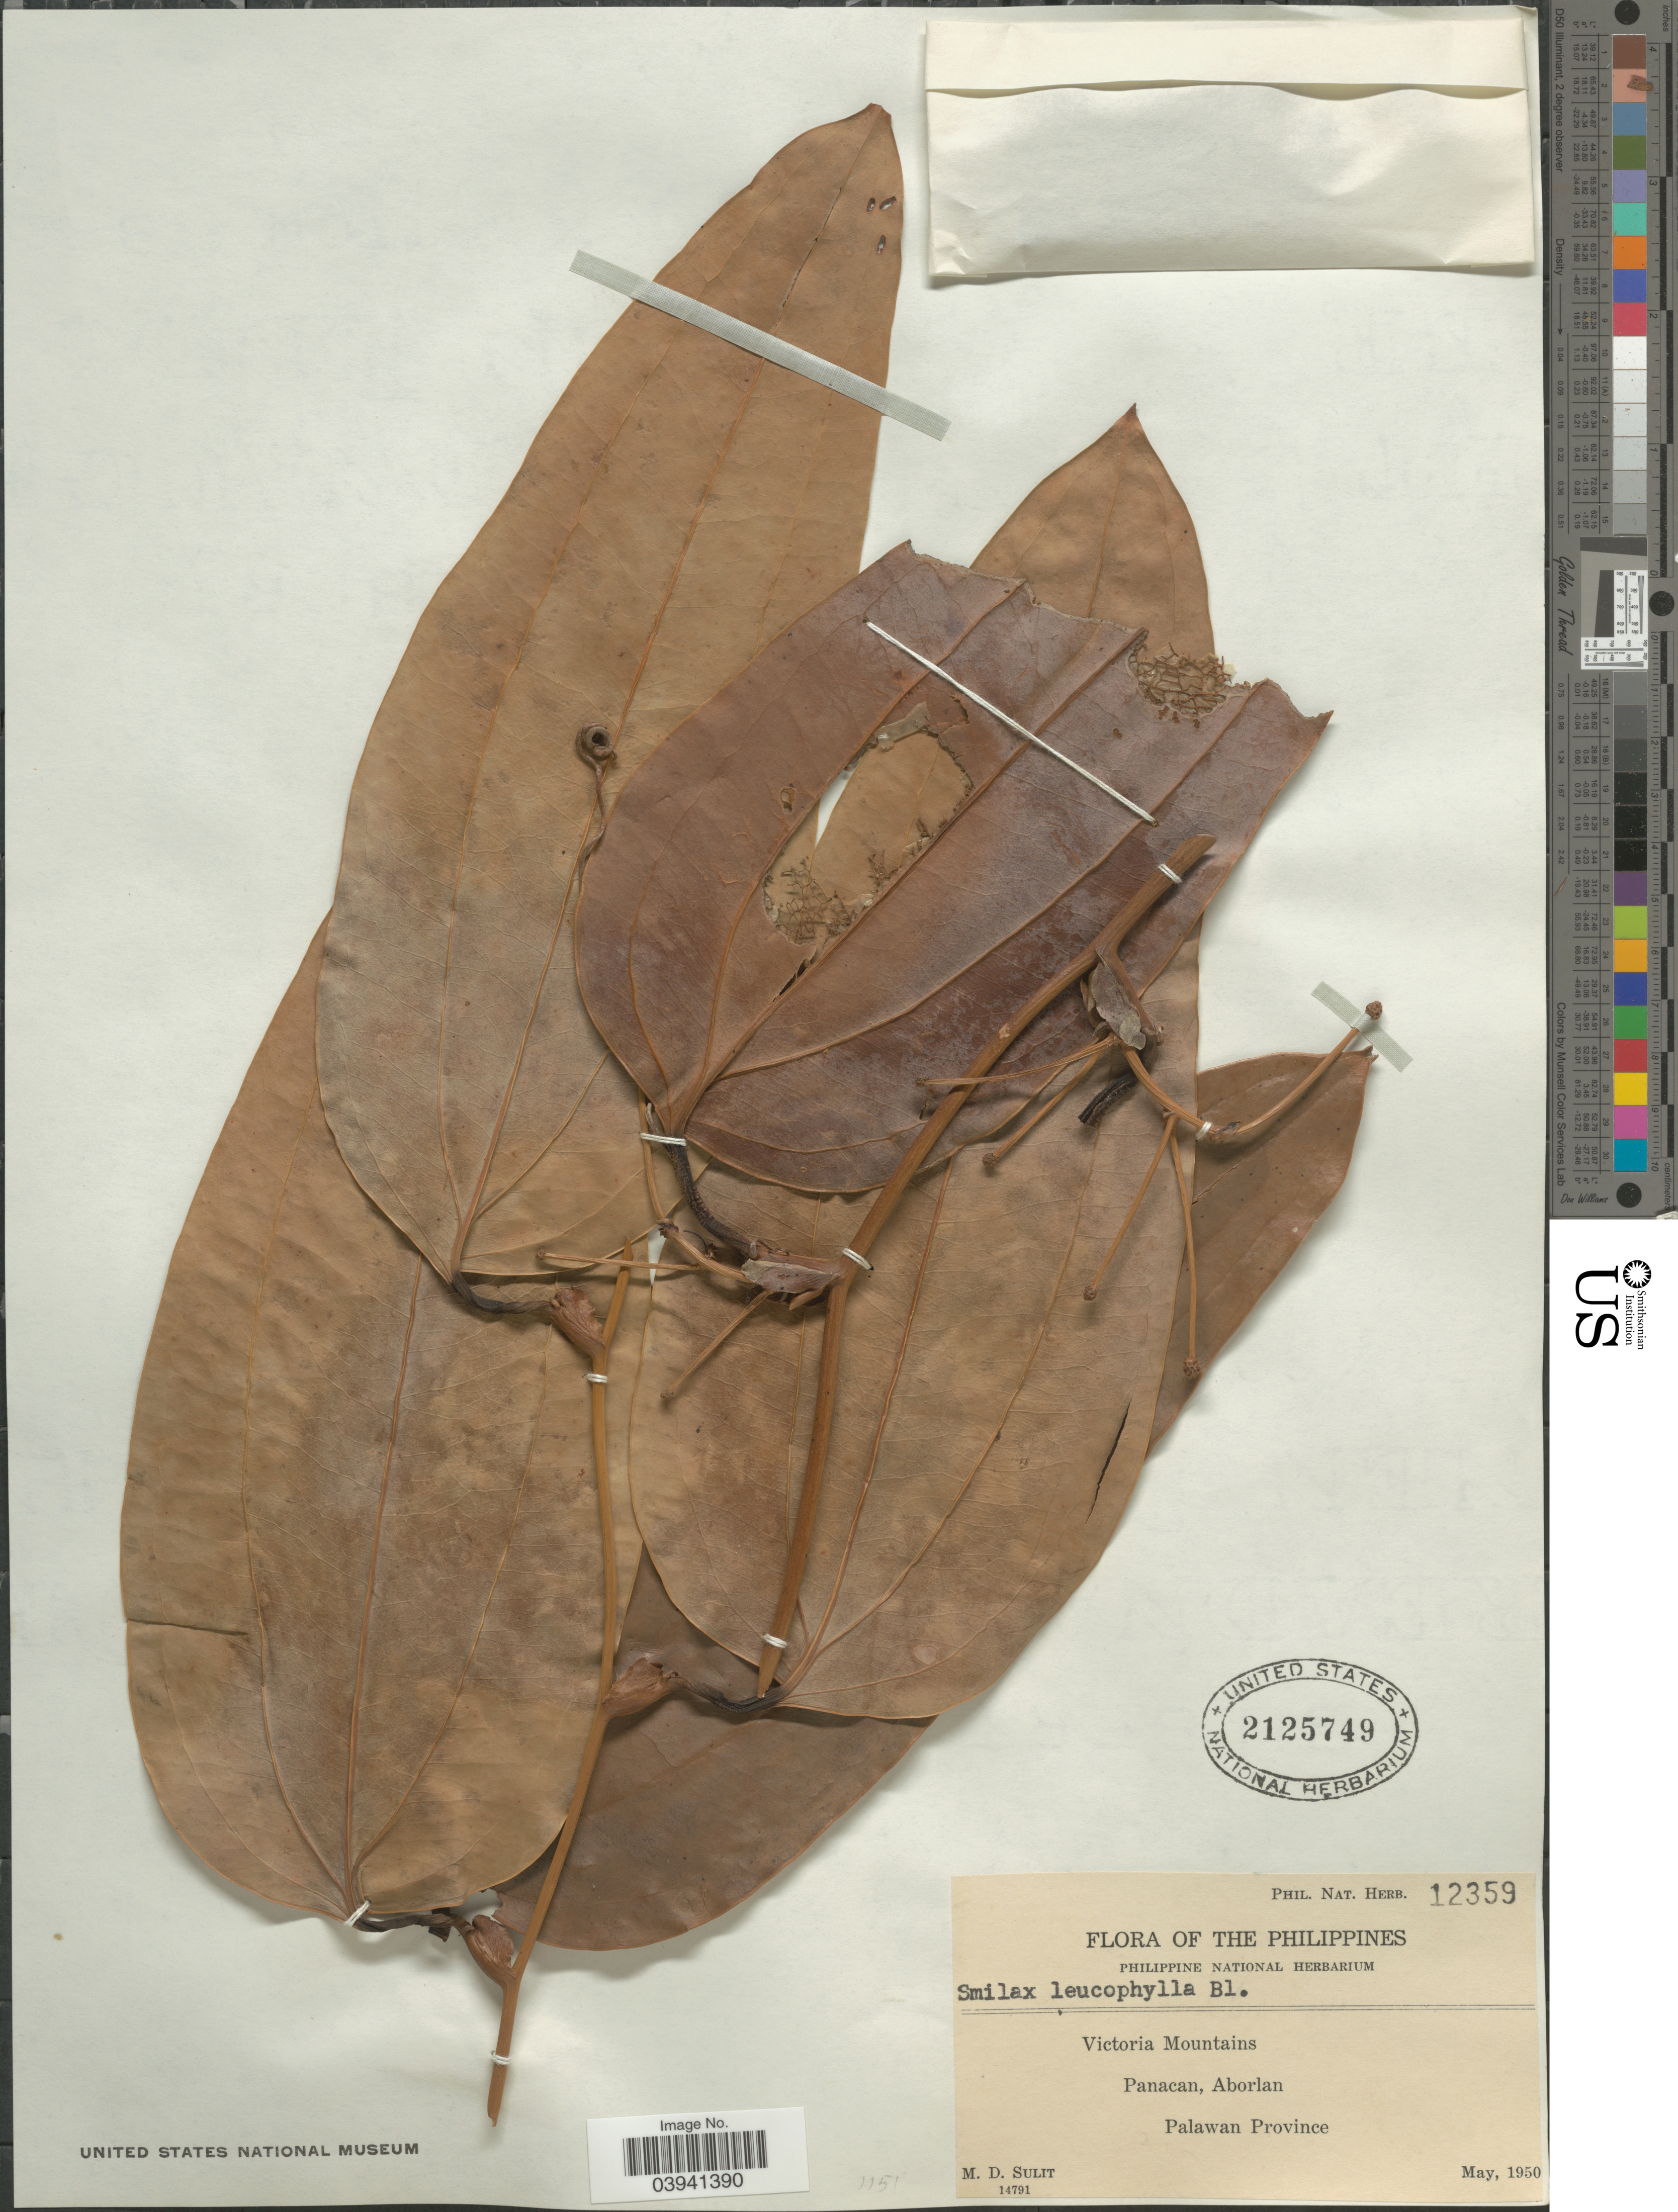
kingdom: Plantae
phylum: Tracheophyta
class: Liliopsida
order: Liliales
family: Smilacaceae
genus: Smilax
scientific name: Smilax leucophylla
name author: Blume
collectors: M. Sulit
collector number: Phil. Nat. Herb. 12359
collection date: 1950-05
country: Philippines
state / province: Mimaropa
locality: Victoria Mountains, Panacan, Aborlan. Palawan Province.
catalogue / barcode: US 2125749